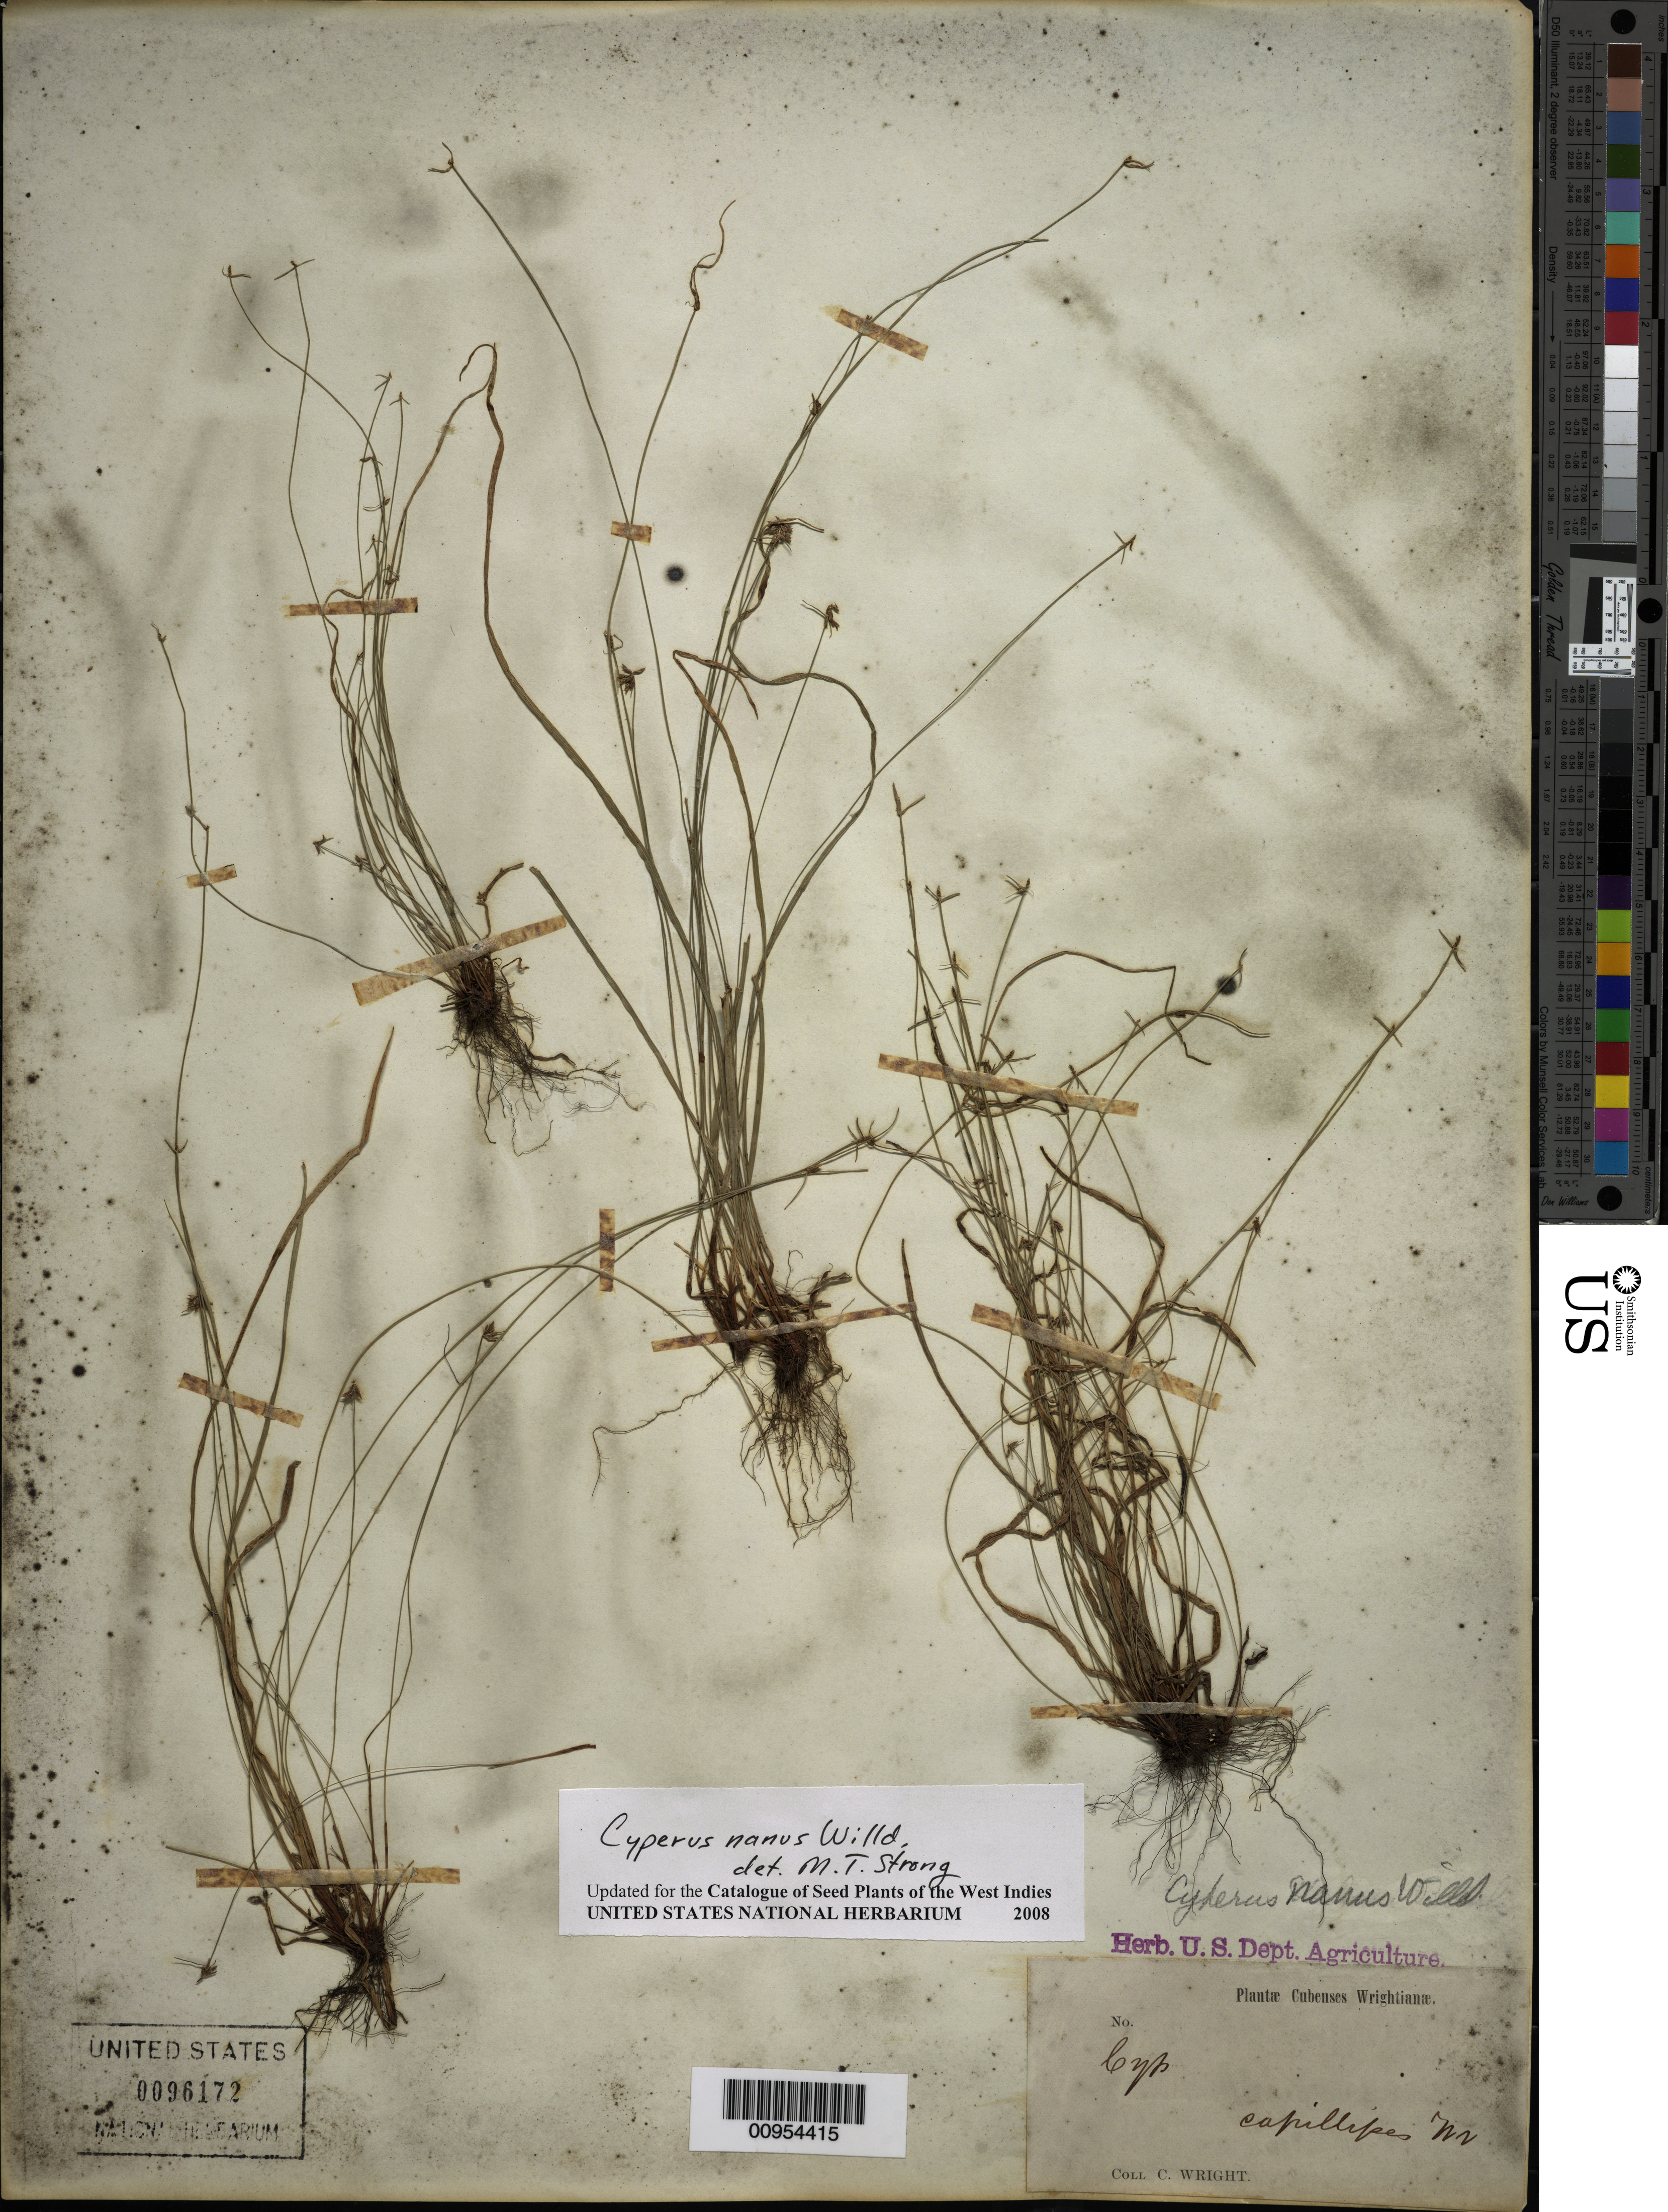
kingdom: Plantae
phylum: Tracheophyta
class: Liliopsida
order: Poales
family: Cyperaceae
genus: Cyperus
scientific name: Cyperus nanus var. nanus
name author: Willd.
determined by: Strong, M. T., (US), Smithsonian Institution - National Museum of Natural History (UNITED STATES)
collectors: C. Wright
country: Cuba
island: Cuba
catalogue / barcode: US 96172